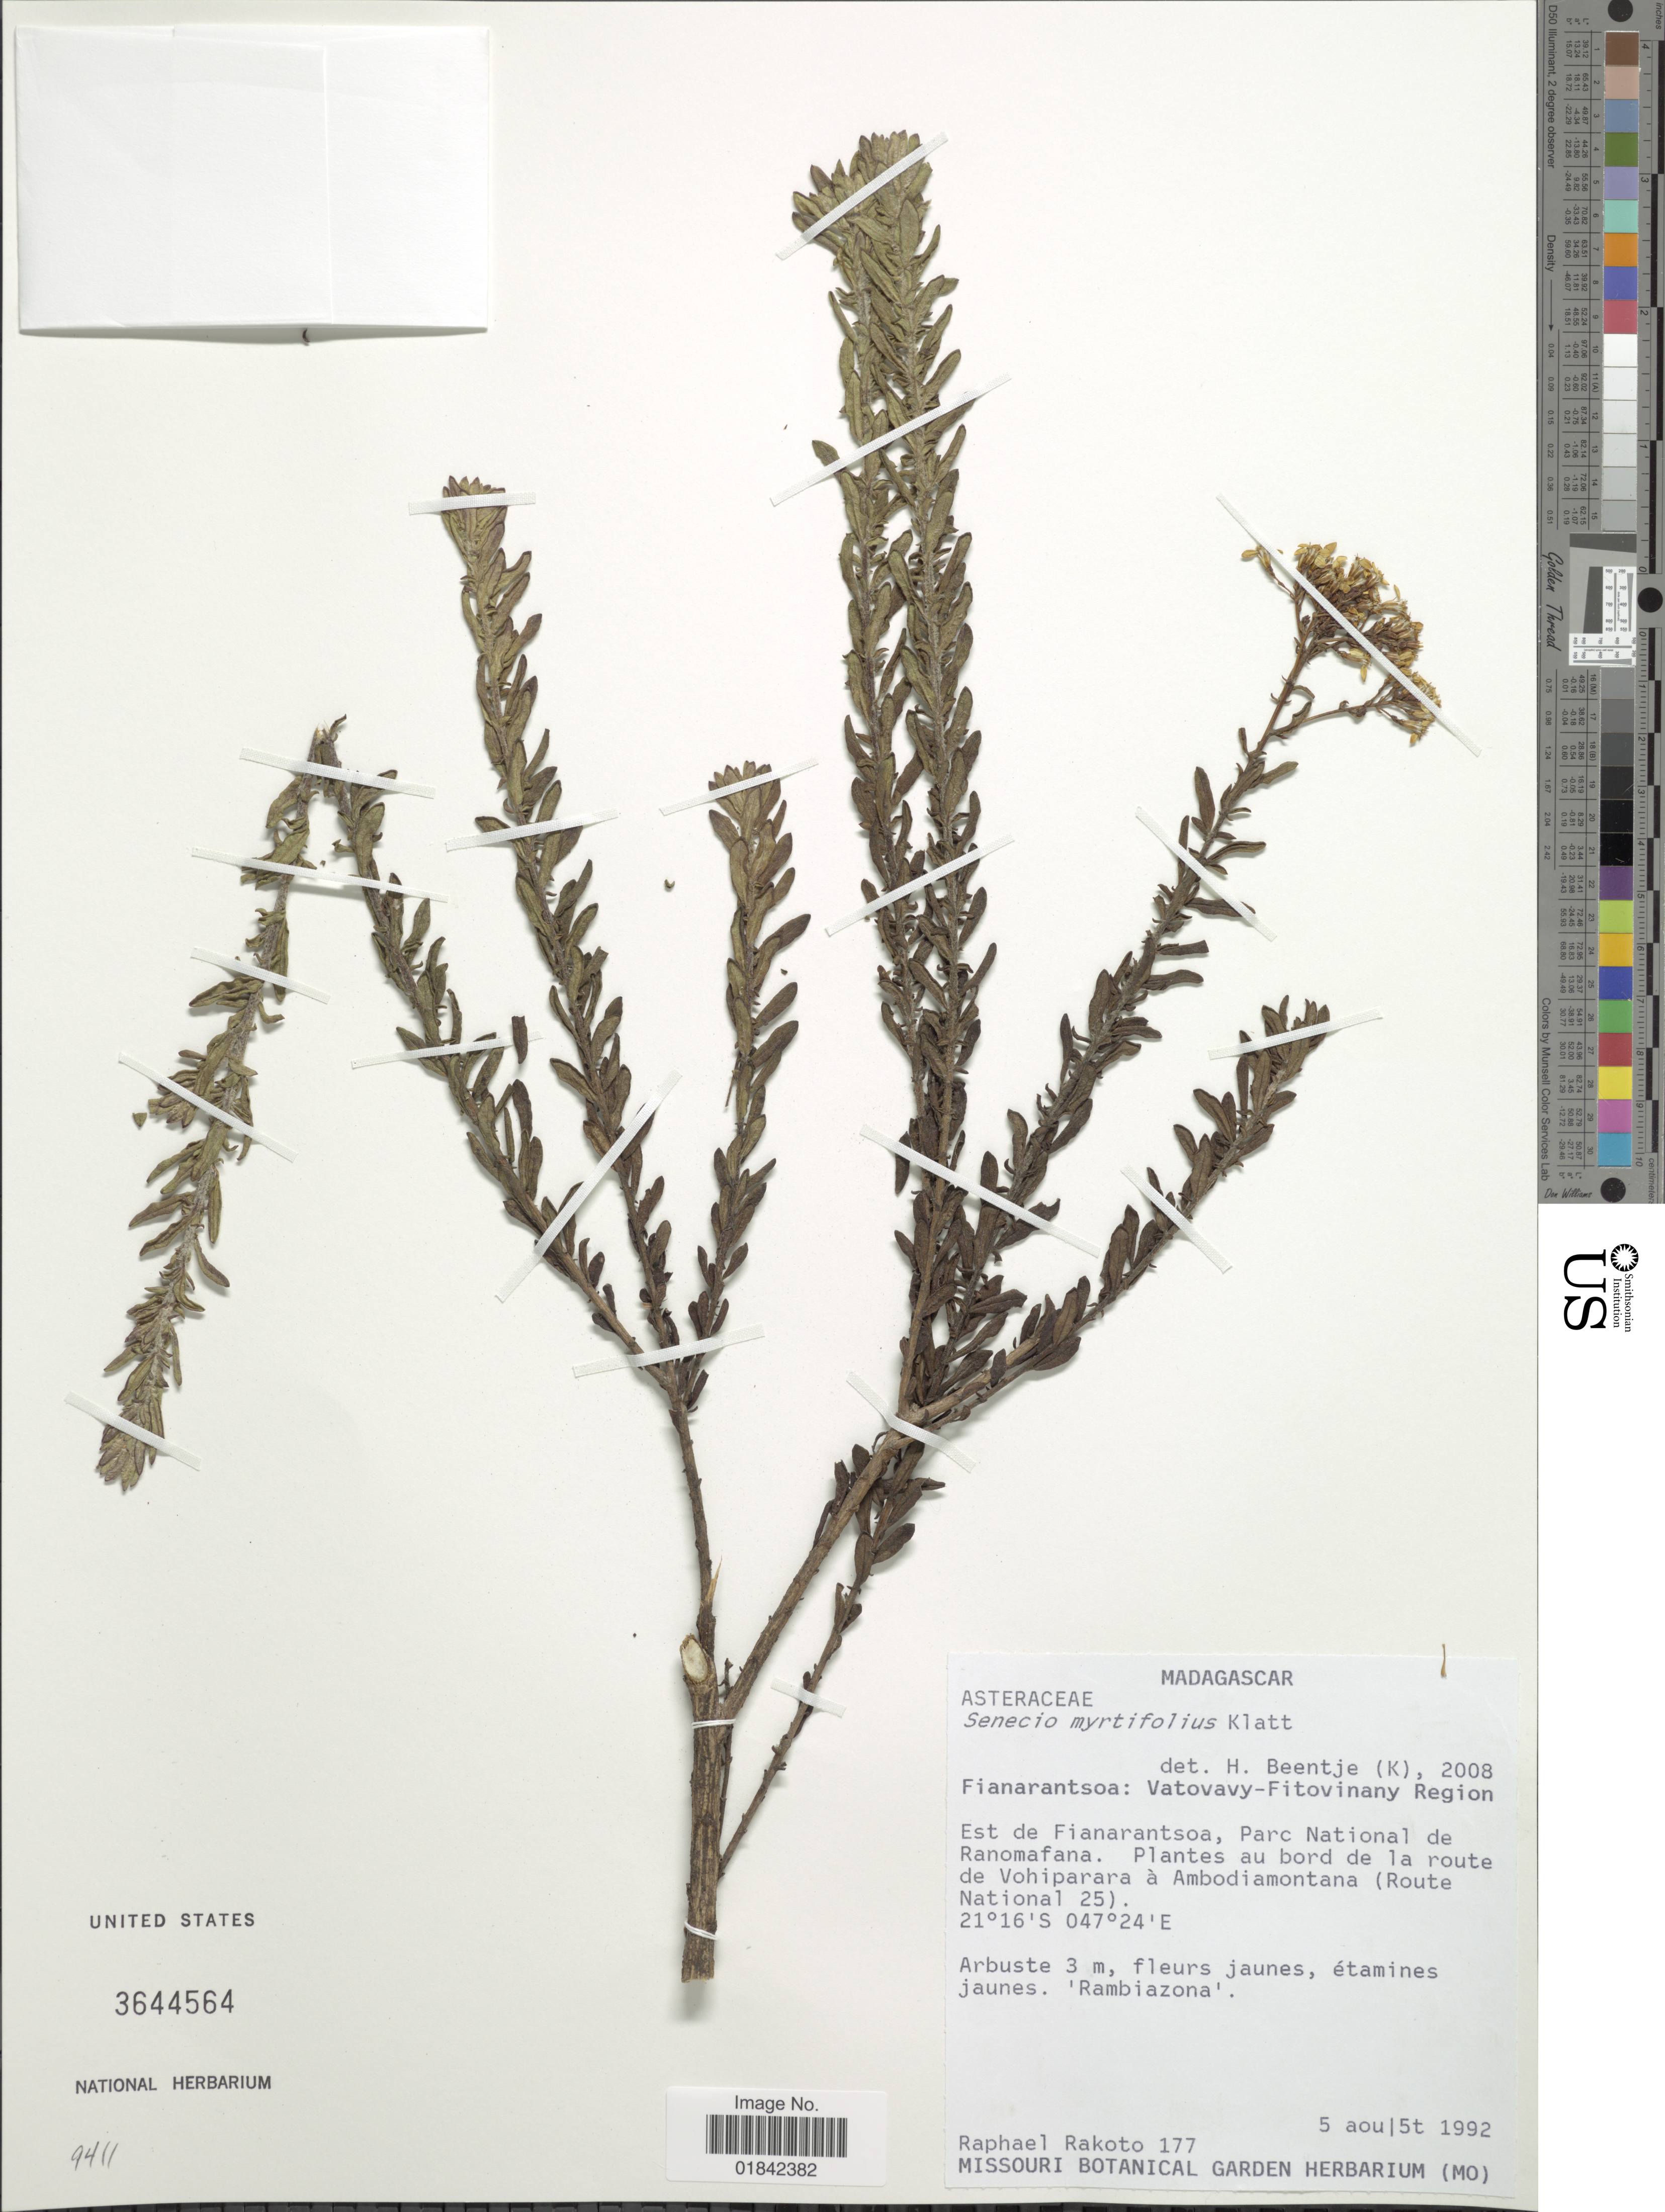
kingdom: Plantae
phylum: Tracheophyta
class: Magnoliopsida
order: Asterales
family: Asteraceae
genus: Senecio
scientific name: Senecio myrtifolius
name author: Klatt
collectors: R. Rakoto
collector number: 177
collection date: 1992-08-05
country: Madagascar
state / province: Vatovavy Fitovinany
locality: Est de Fianarantsoa, Parc National de Ranomafana, Plantes au bord de la route de Vohiparara a Ambodiamontana (Route National 25)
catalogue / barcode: US 3644564